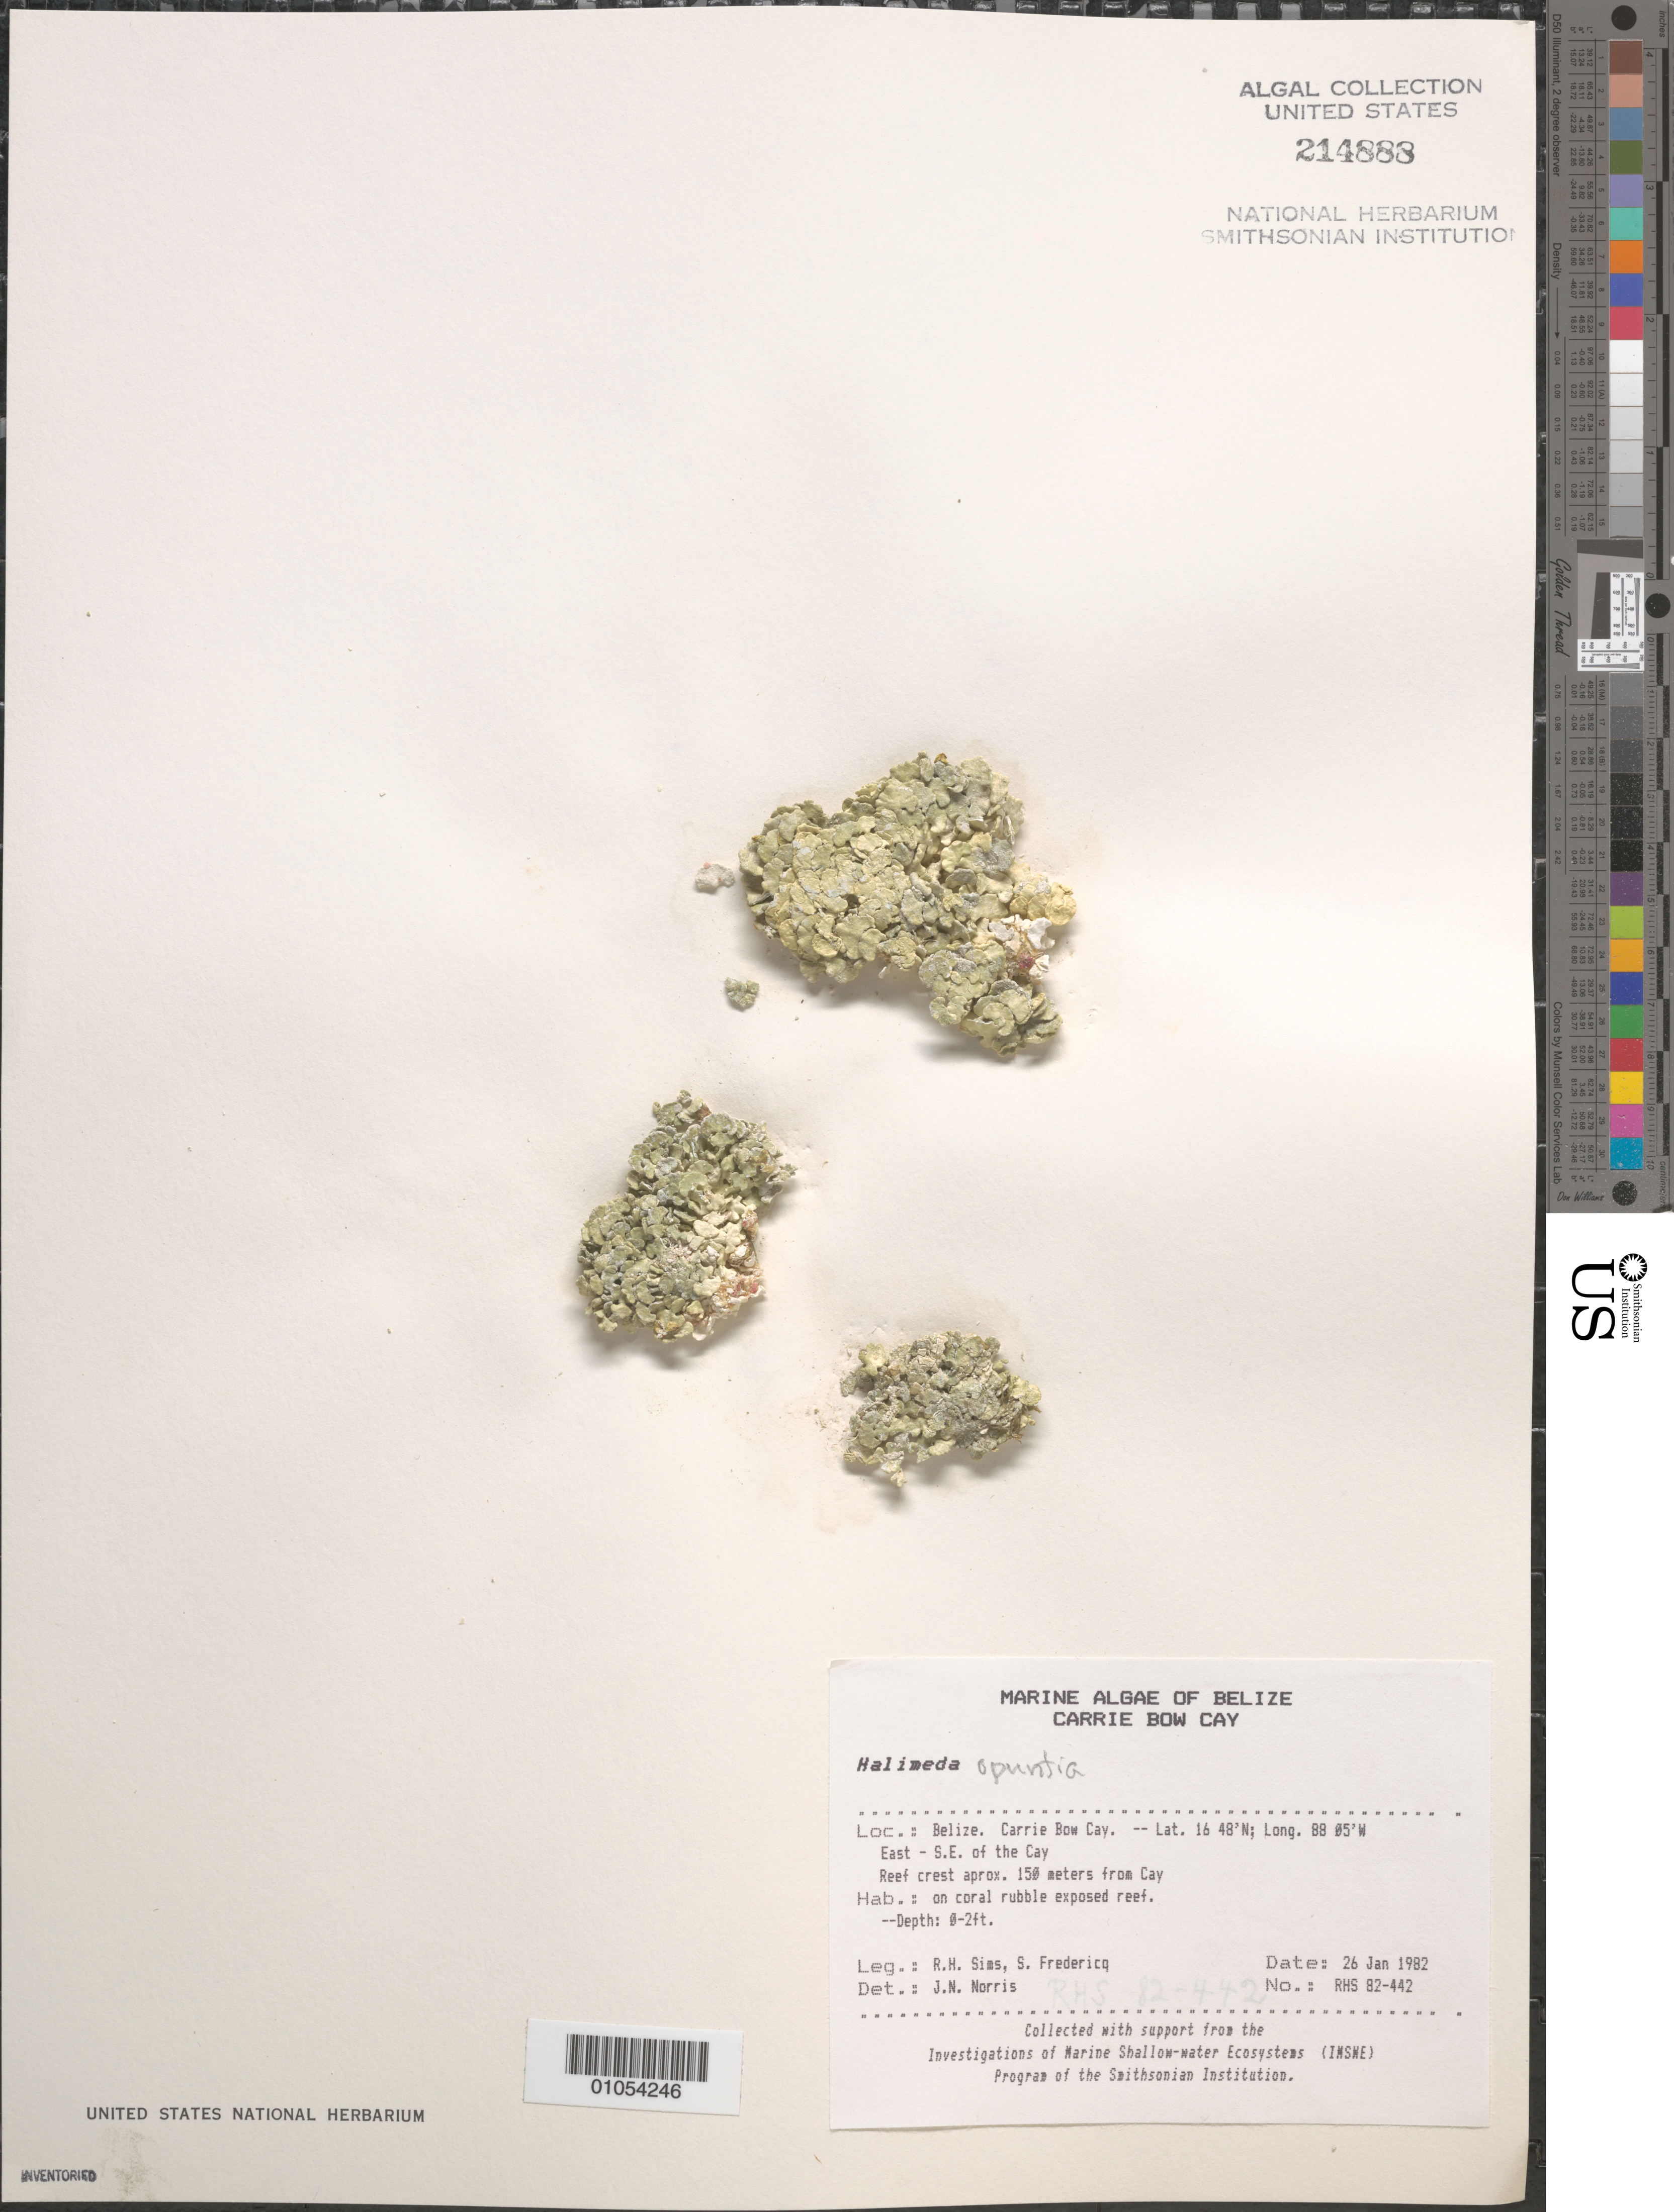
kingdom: Plantae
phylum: Chlorophyta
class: Ulvophyceae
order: Bryopsidales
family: Halimedaceae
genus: Halimeda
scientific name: Halimeda opuntia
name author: (L.) J.V.Lamouroux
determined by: Norris, James N.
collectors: R. H. Sims & S. Fredericq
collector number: RHS 82-341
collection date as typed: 26 Jan 1982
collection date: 1982-01-26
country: Belize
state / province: Stann Creek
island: Carrie Bow Cay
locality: East southeast of the cay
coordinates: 16 48'N, 88 05'W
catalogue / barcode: US 214888